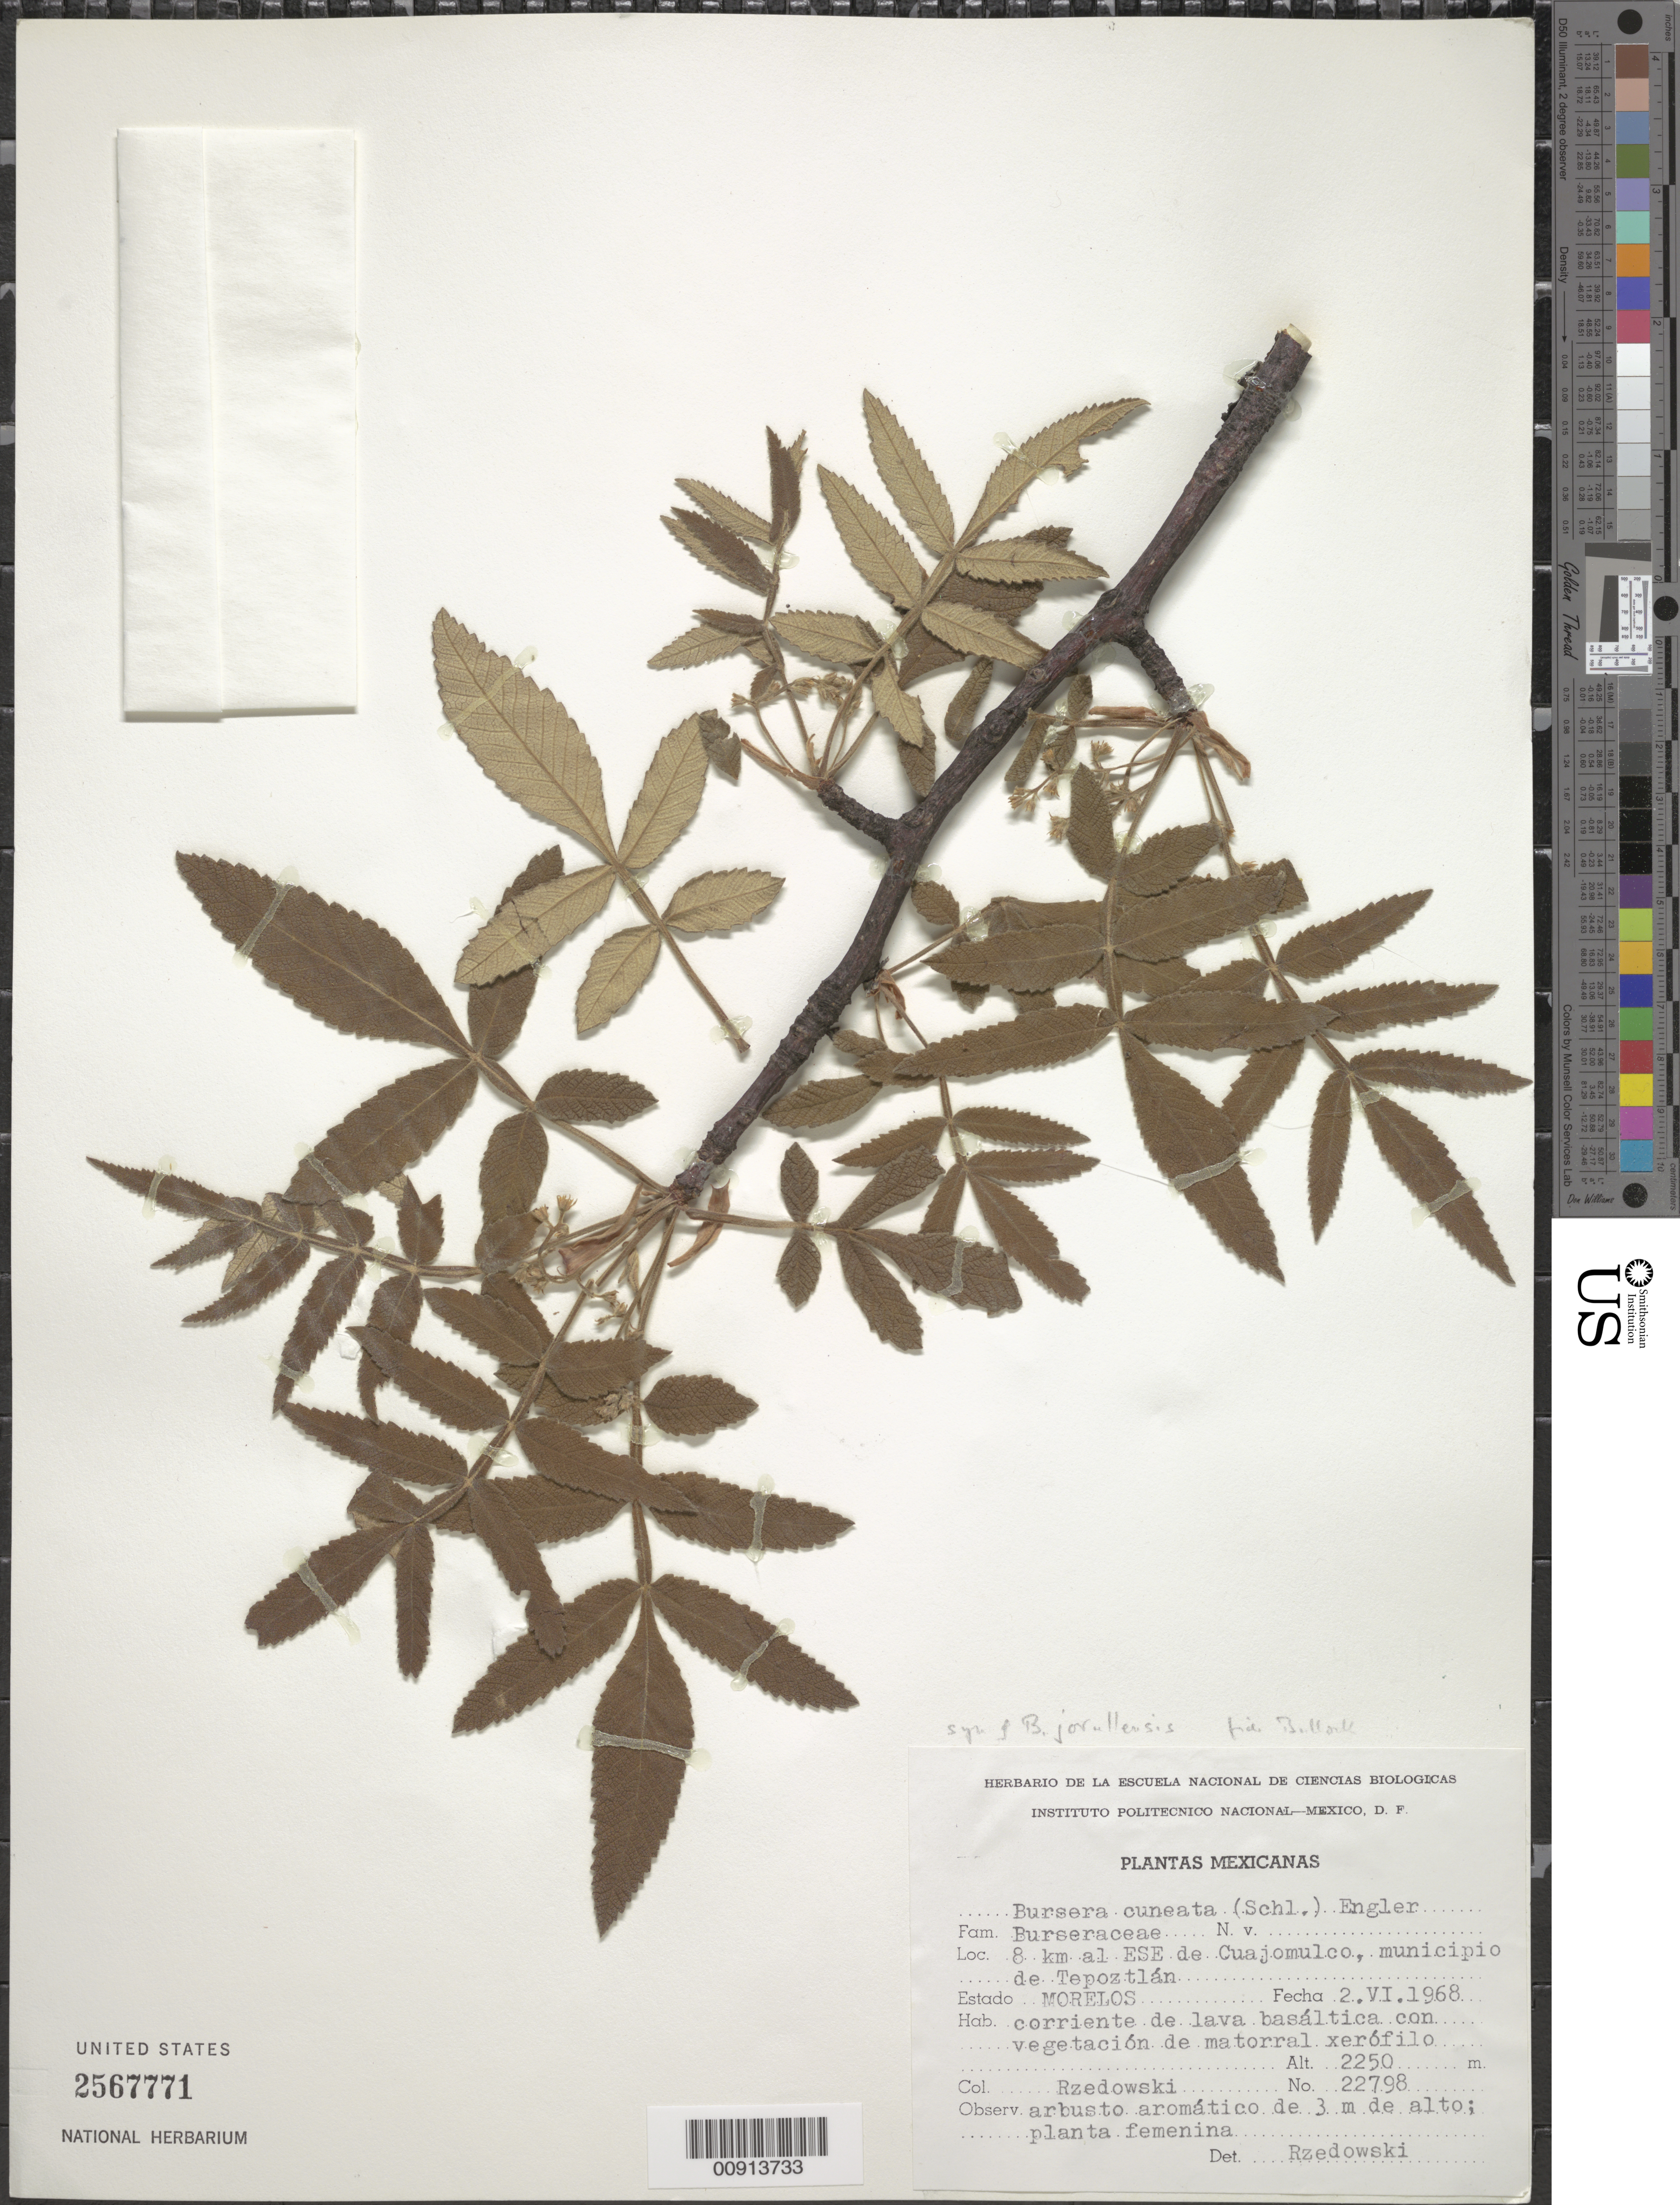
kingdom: Plantae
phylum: Tracheophyta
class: Magnoliopsida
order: Sapindales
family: Burseraceae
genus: Bursera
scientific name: Bursera jorullensis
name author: (Kunth) Engl.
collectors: J. Rzedowski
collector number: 22798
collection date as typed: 02 Jun 1968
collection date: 1968-06-02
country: Mexico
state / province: Morelos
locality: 8 km. al ESE de Cuajomulco, municipio de Tepoztlán, Estado Morelos.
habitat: Corriente de lava basáltica con vegetación de matorral xerófilo.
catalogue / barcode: US 2567771